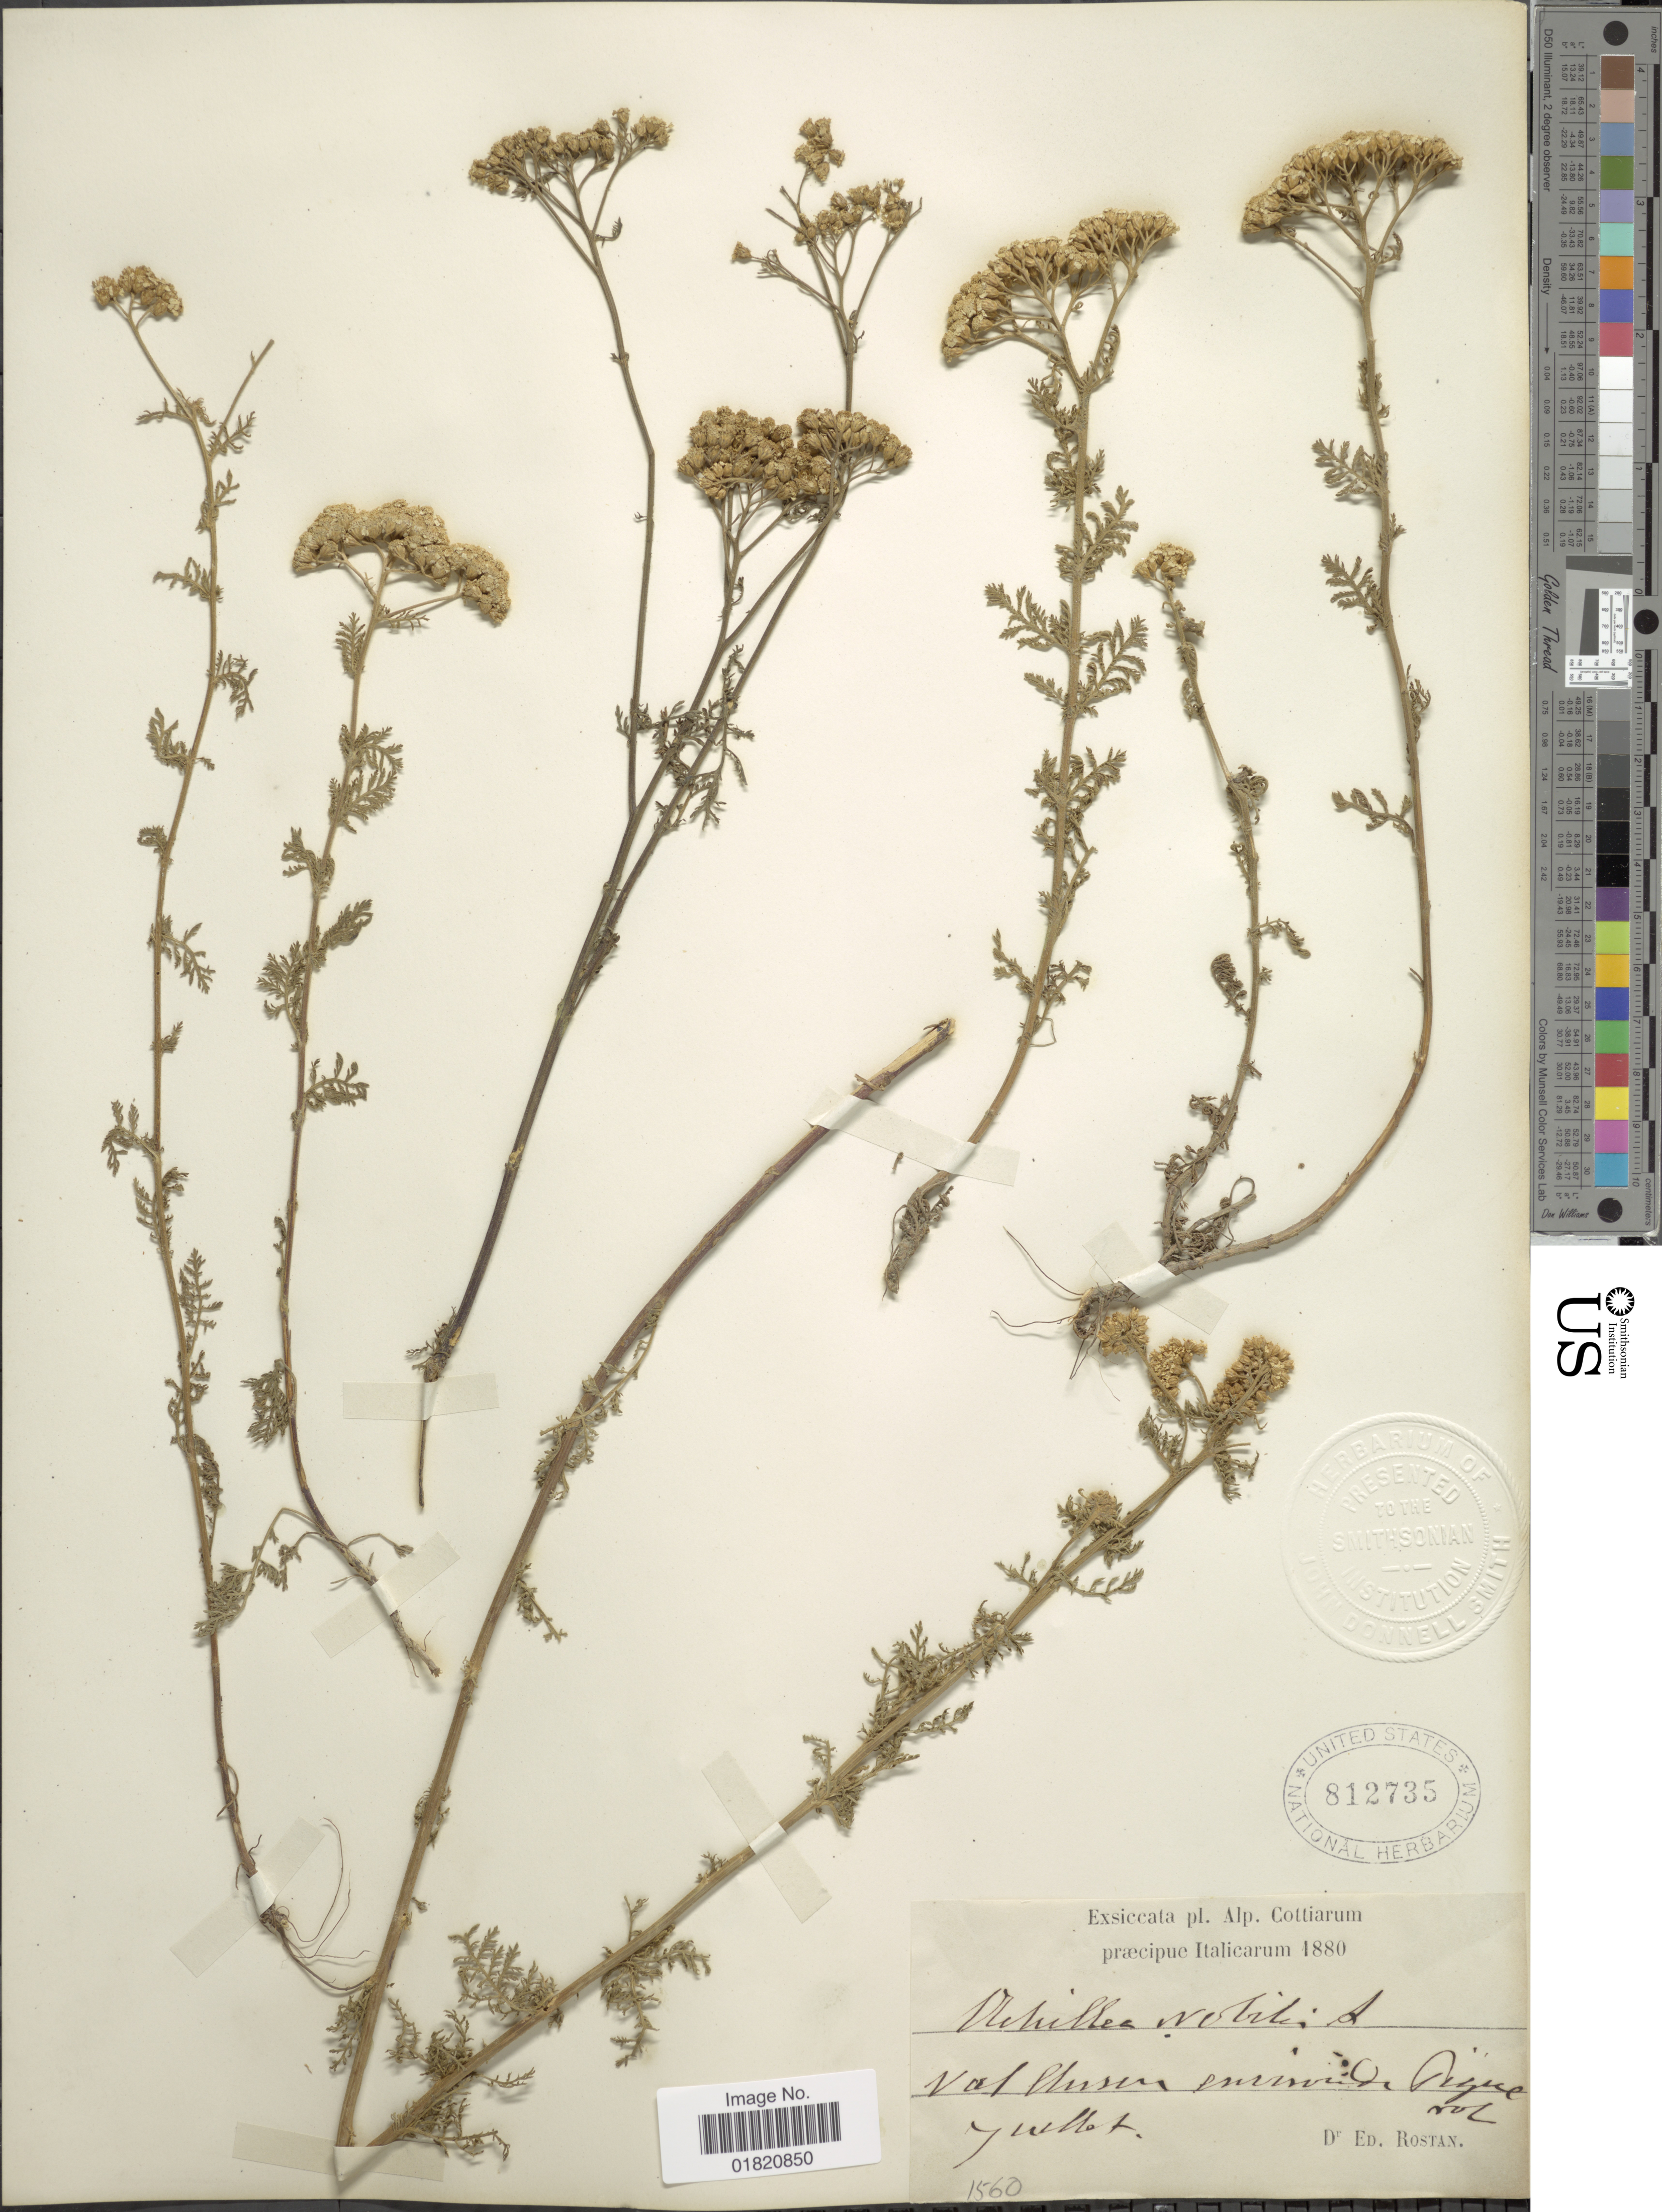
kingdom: Plantae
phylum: Tracheophyta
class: Magnoliopsida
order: Asterales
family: Asteraceae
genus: Achillea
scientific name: Achillea nobilis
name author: L.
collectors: E. Rostan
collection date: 1880-07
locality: Alp. Cottiarum praecipue Italicarum. val llussen environ Pigue rol [interpreted]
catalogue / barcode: US 812735